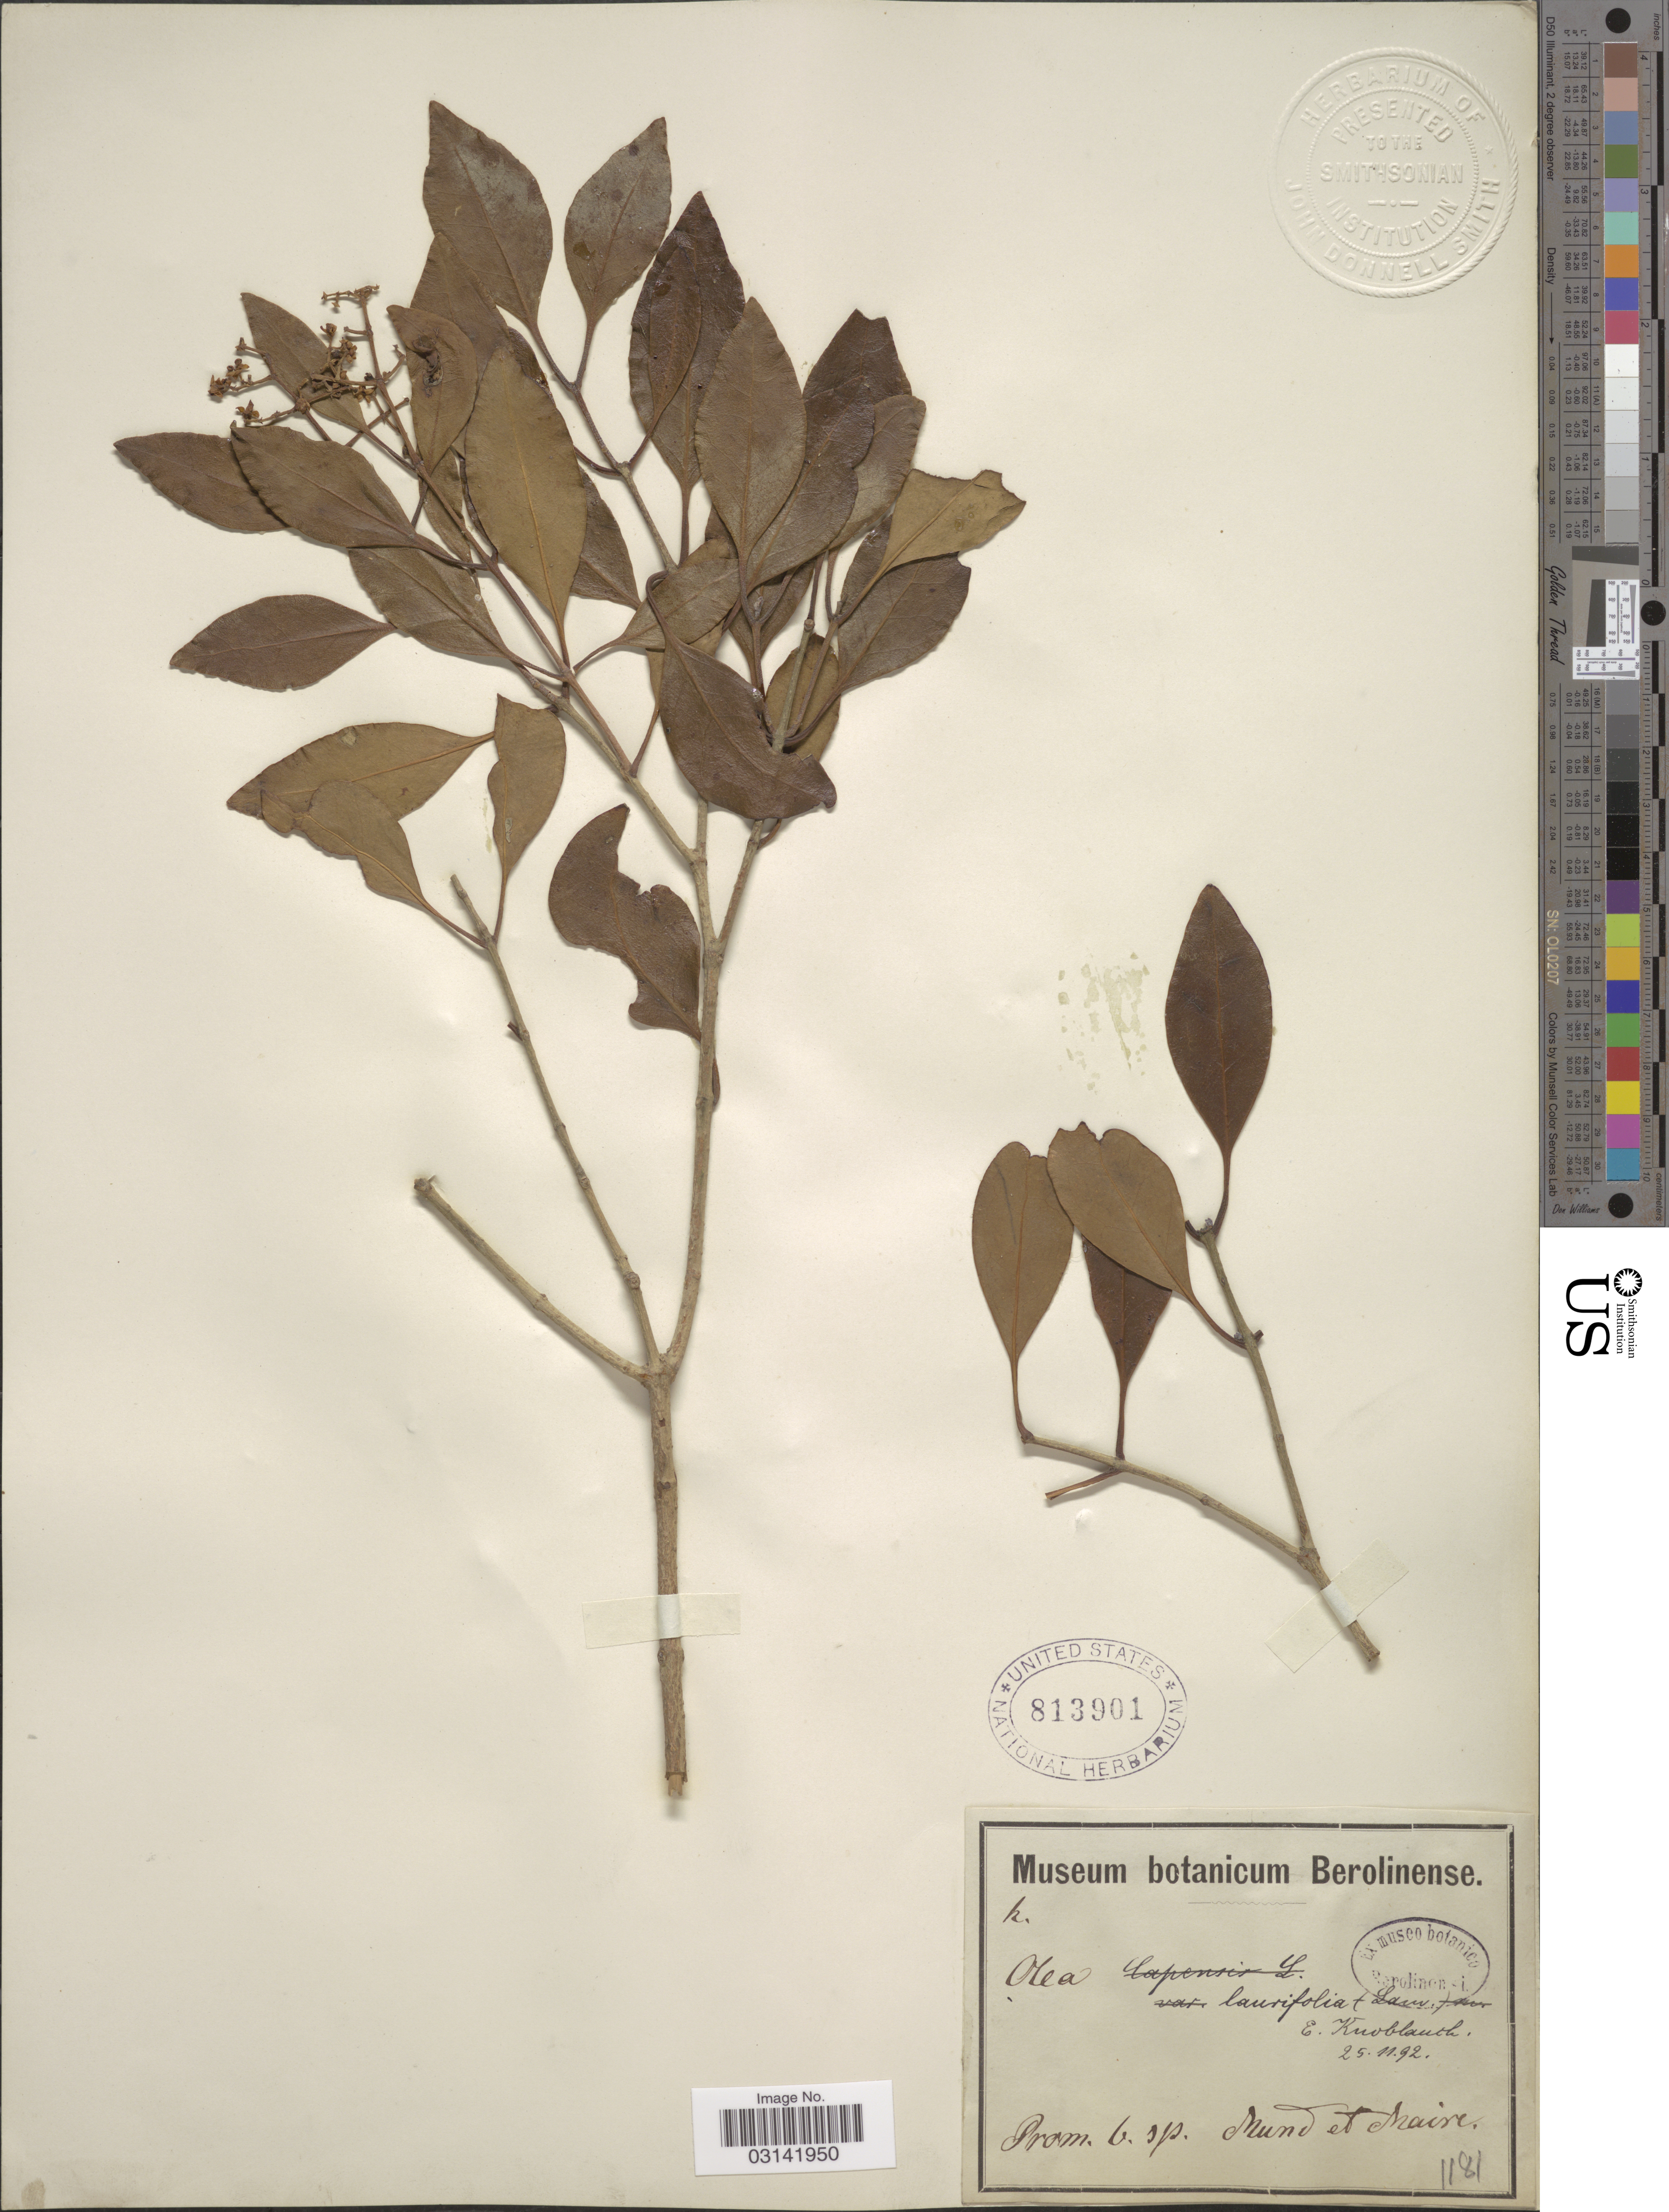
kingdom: Plantae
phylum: Tracheophyta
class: Magnoliopsida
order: Lamiales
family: Oleaceae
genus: Olea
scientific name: Olea laurifolia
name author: Lam.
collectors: Mund & Maire, --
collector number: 1181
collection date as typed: Transcribed d/m/y: 25/11/92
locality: Prom. b. sp.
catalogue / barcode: US 813901